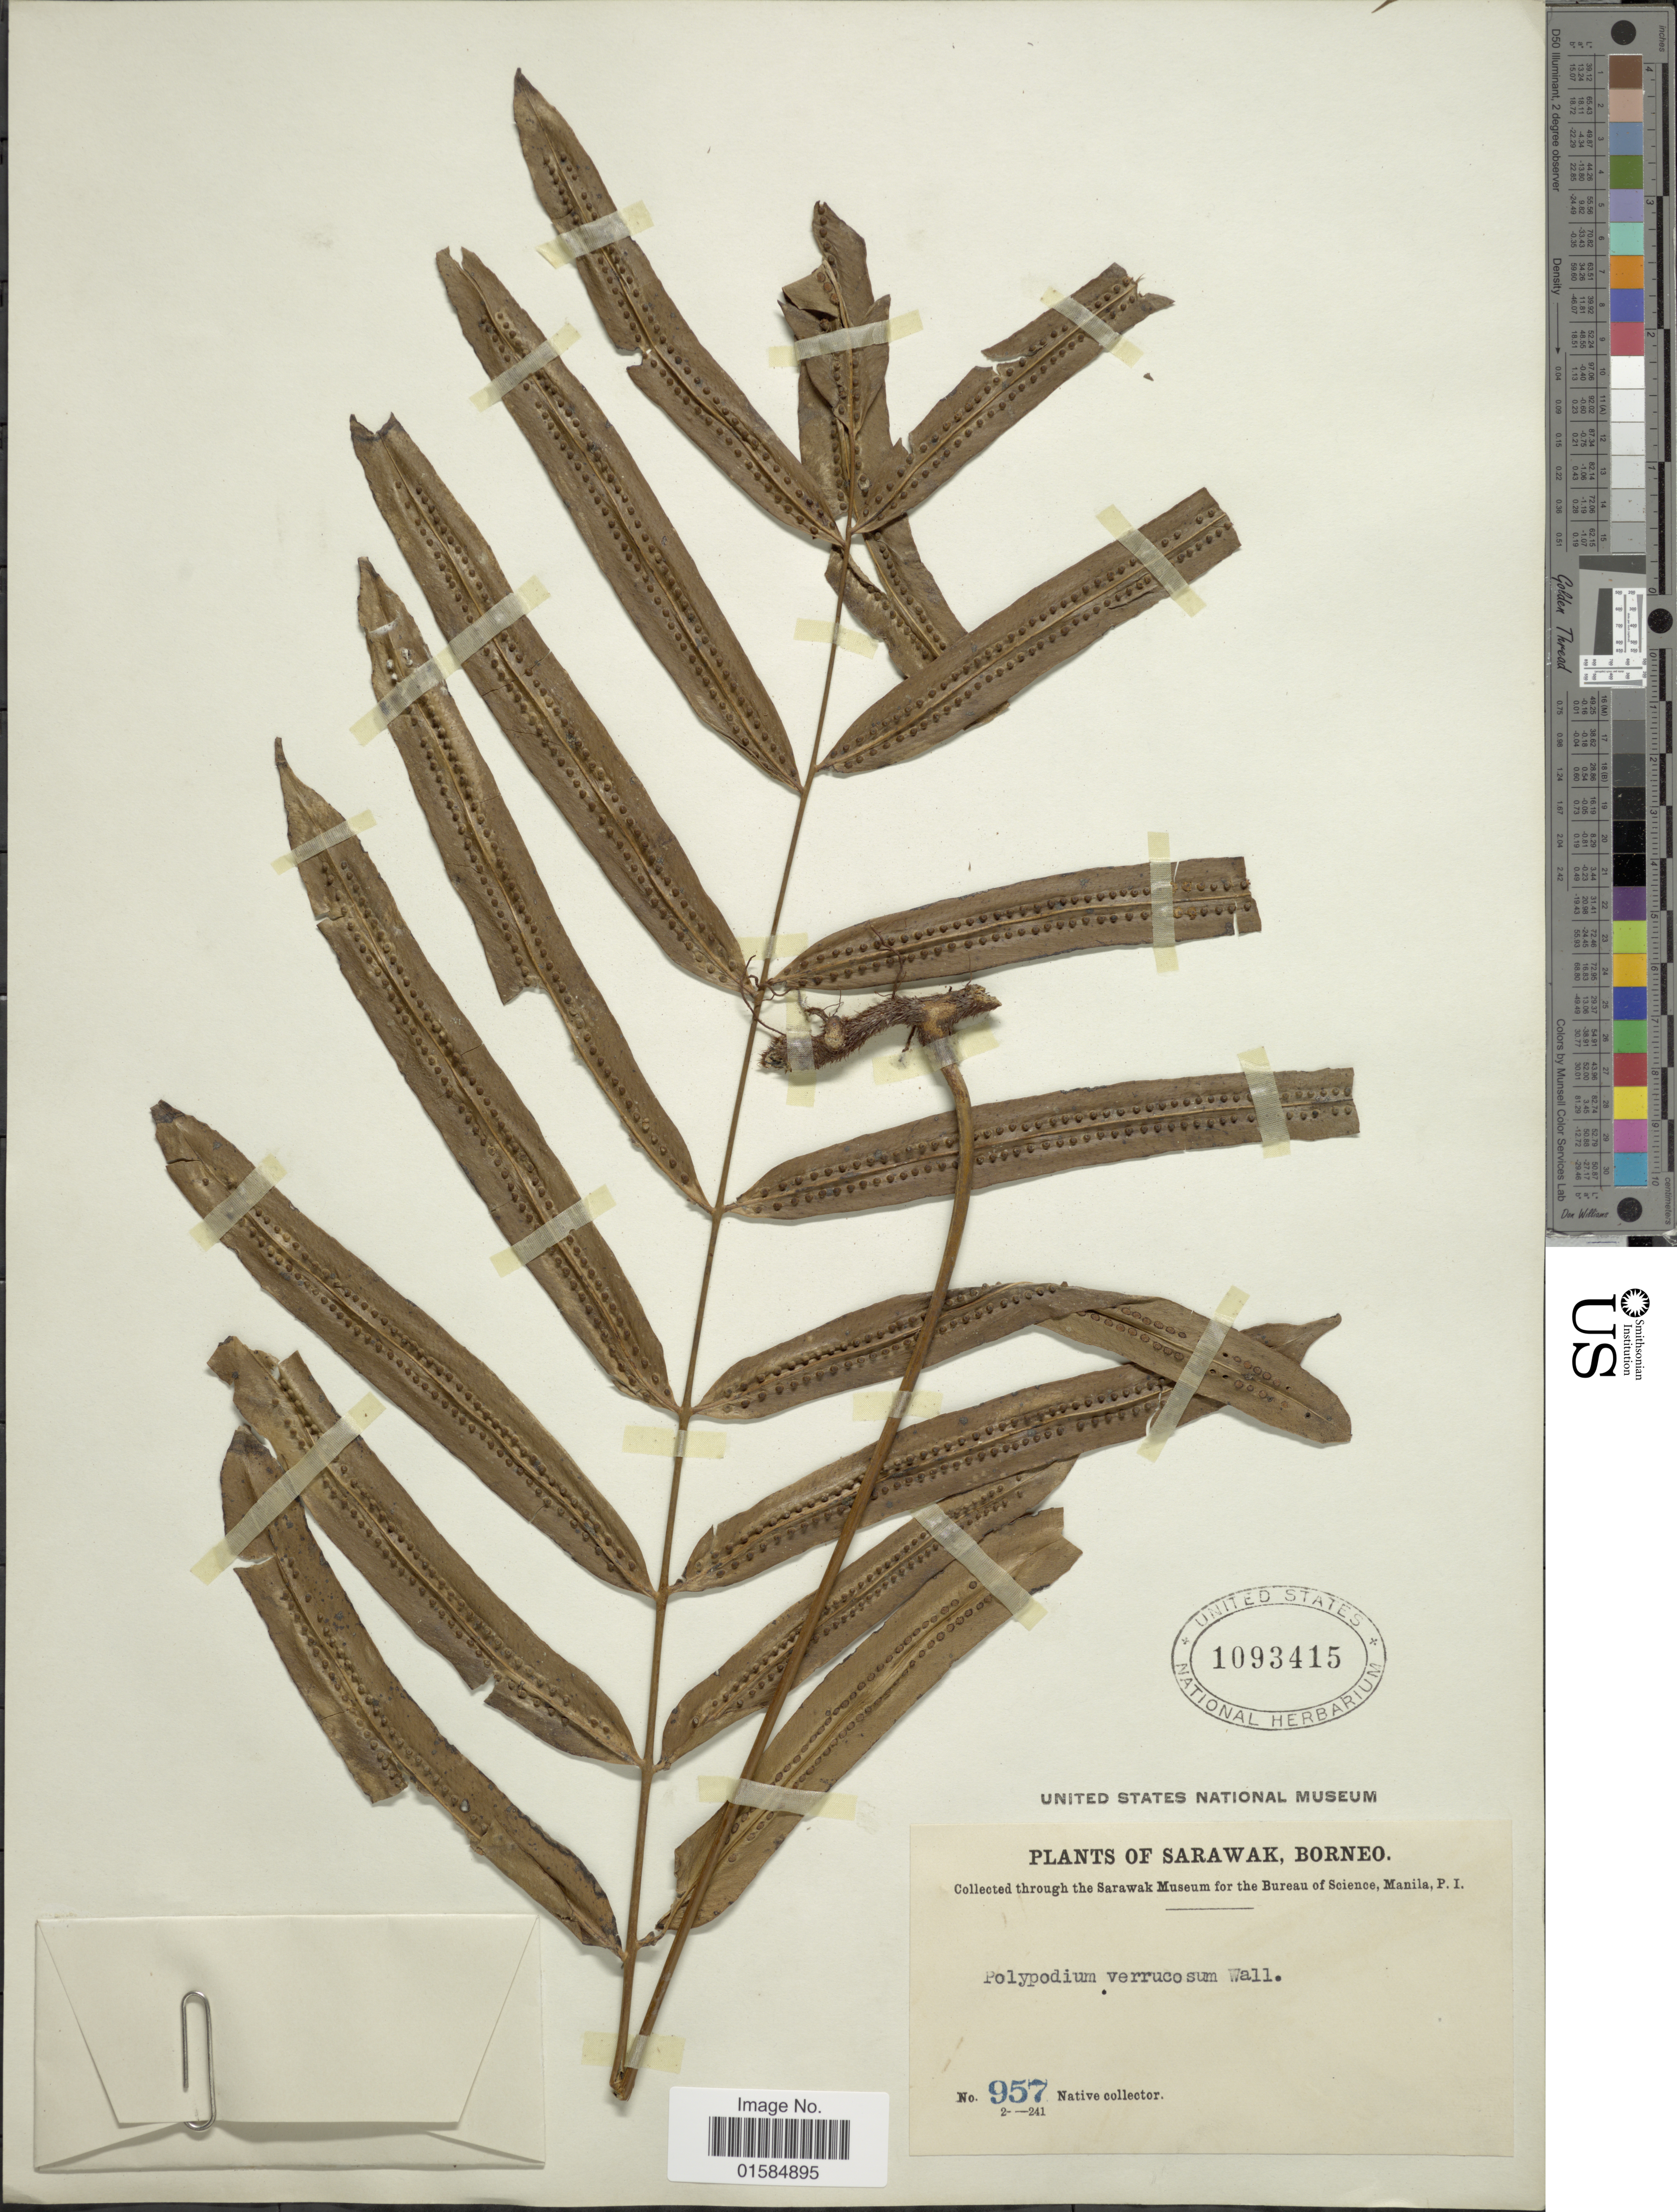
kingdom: Plantae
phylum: Tracheophyta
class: Polypodiopsida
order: Polypodiales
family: Polypodiaceae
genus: Goniophlebium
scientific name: Goniophlebium percussum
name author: (Cauv.) W.H. Wagner & Grether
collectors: Native collector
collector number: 957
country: Malaysia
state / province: Sarawak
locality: Sarawak, Borneo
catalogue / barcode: US 1093415